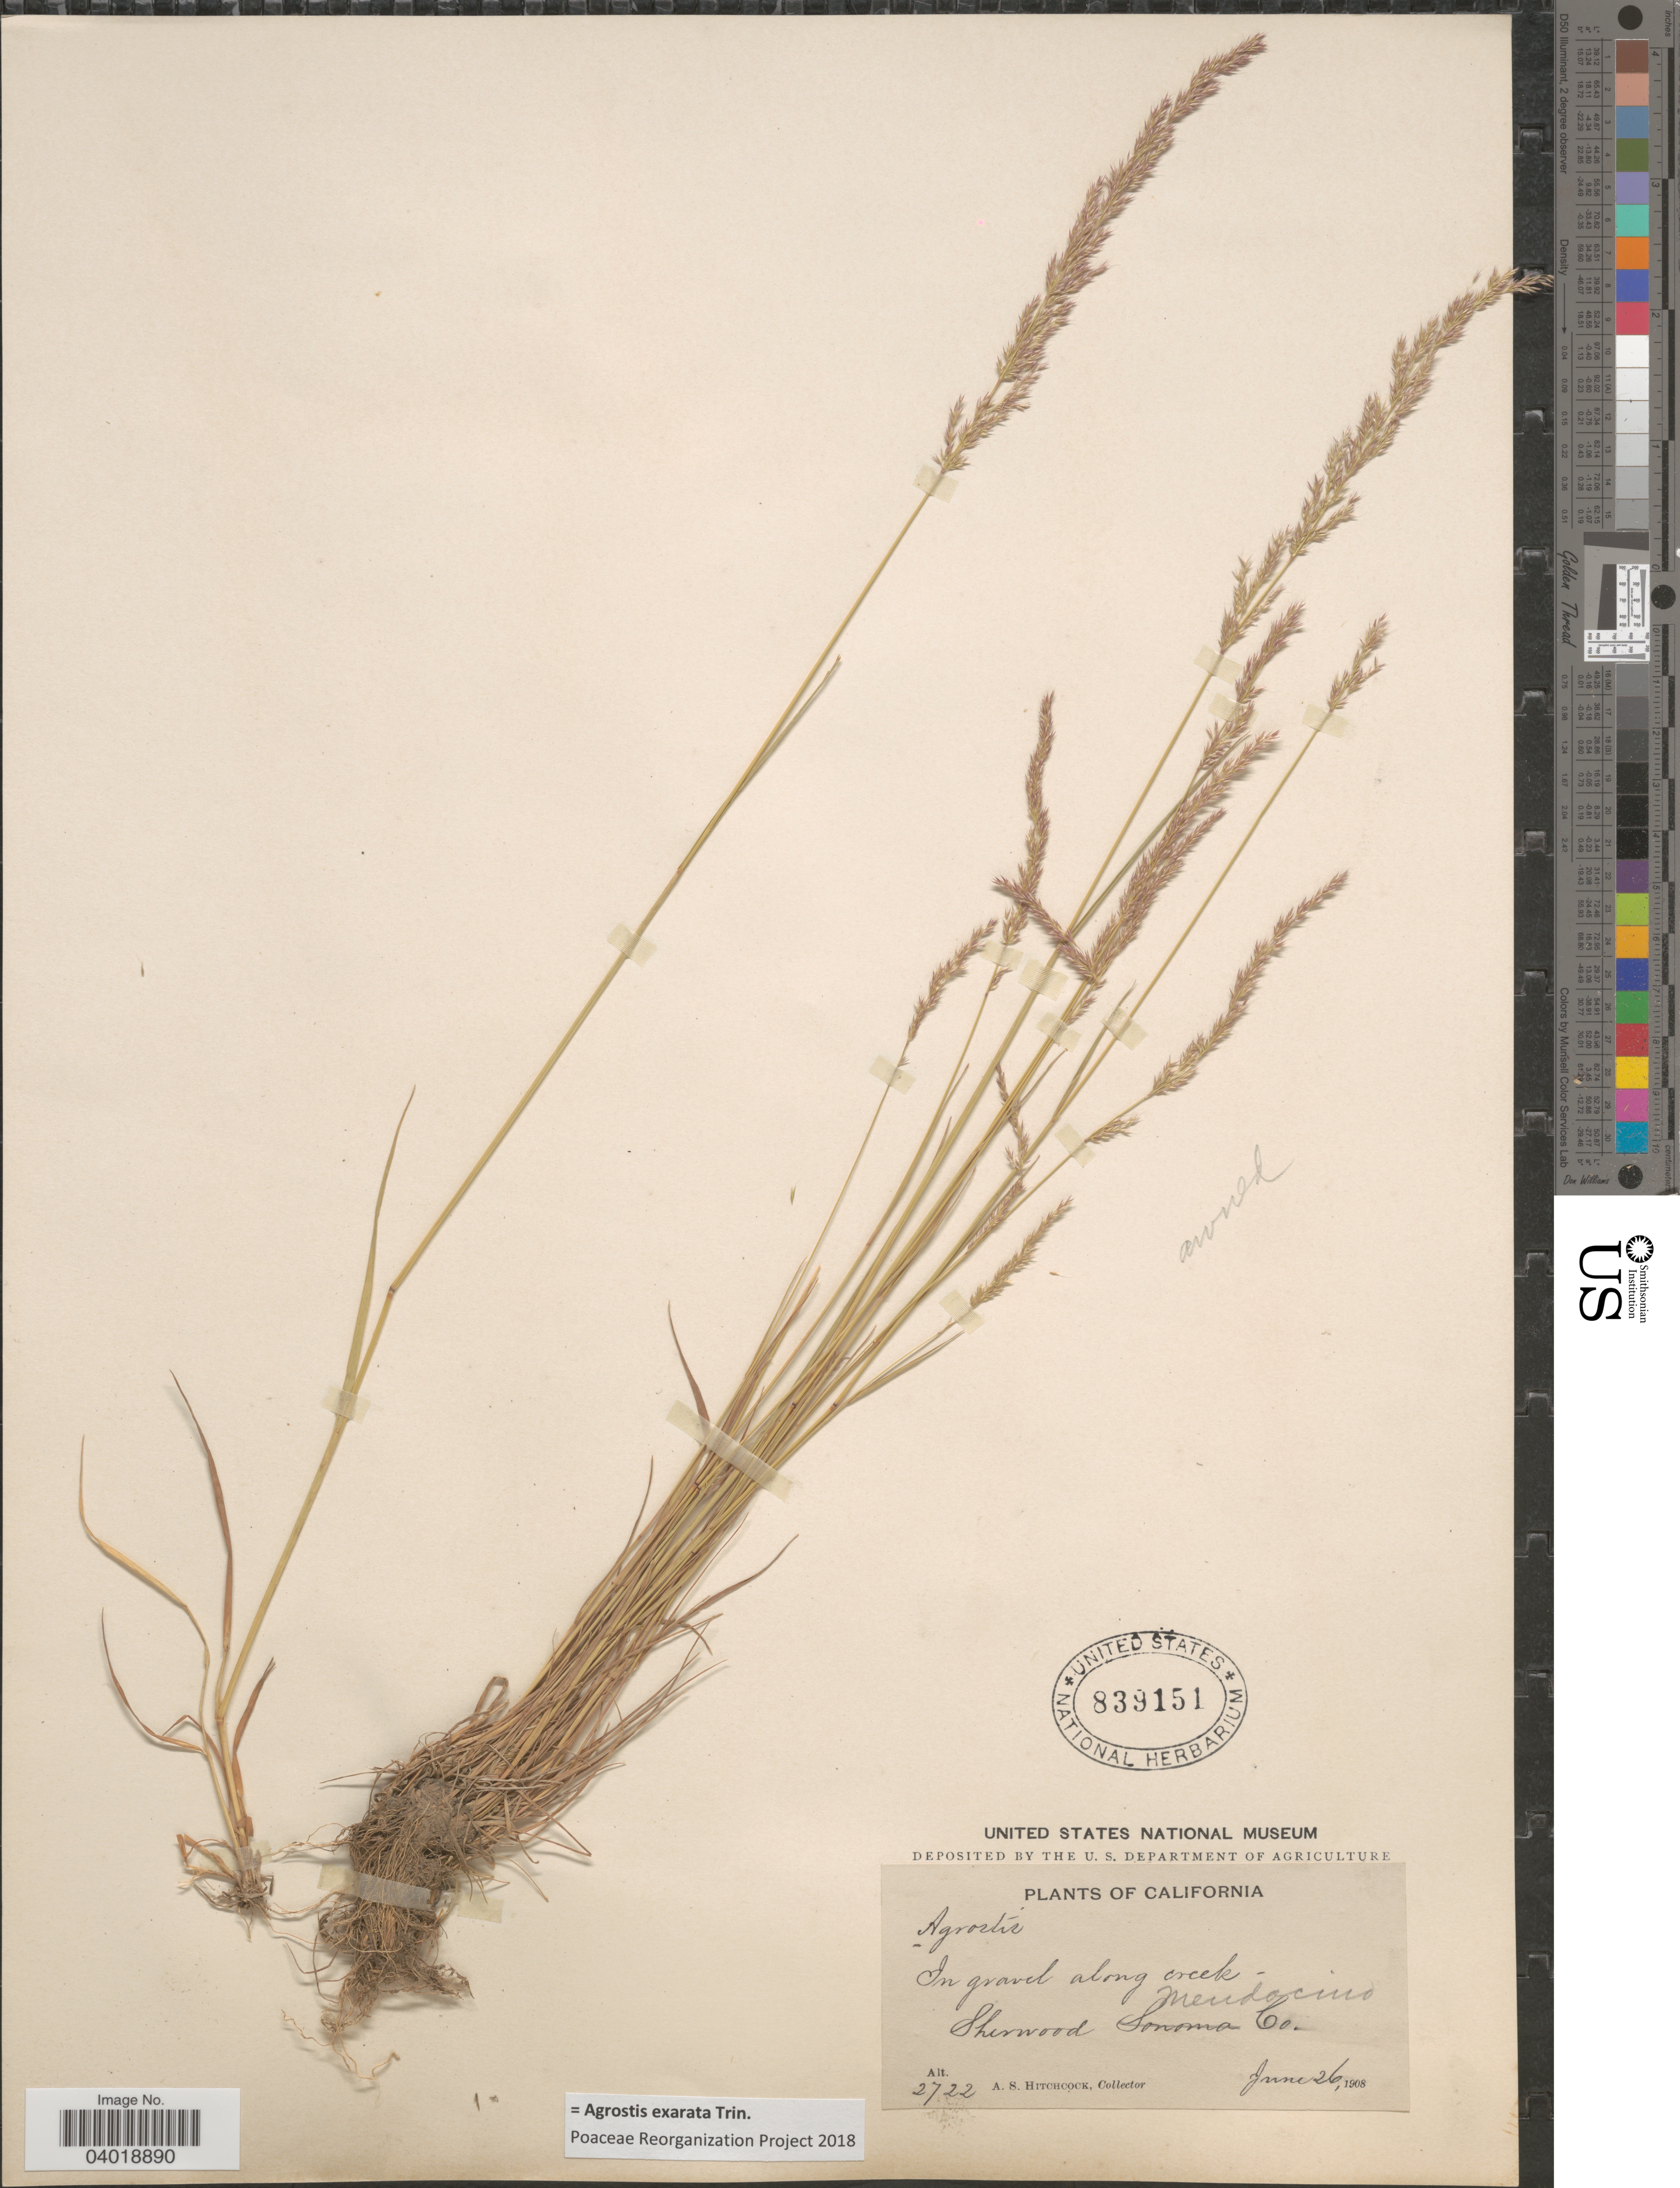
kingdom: Plantae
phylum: Tracheophyta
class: Liliopsida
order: Poales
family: Poaceae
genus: Agrostis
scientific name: Agrostis exarata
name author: Trin.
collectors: A. S. Hitchcock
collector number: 2722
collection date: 1908-06-26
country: United States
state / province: California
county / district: Mendocino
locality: In gravel along creek - Sherwood, Mendocino Co.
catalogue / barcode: US 839151